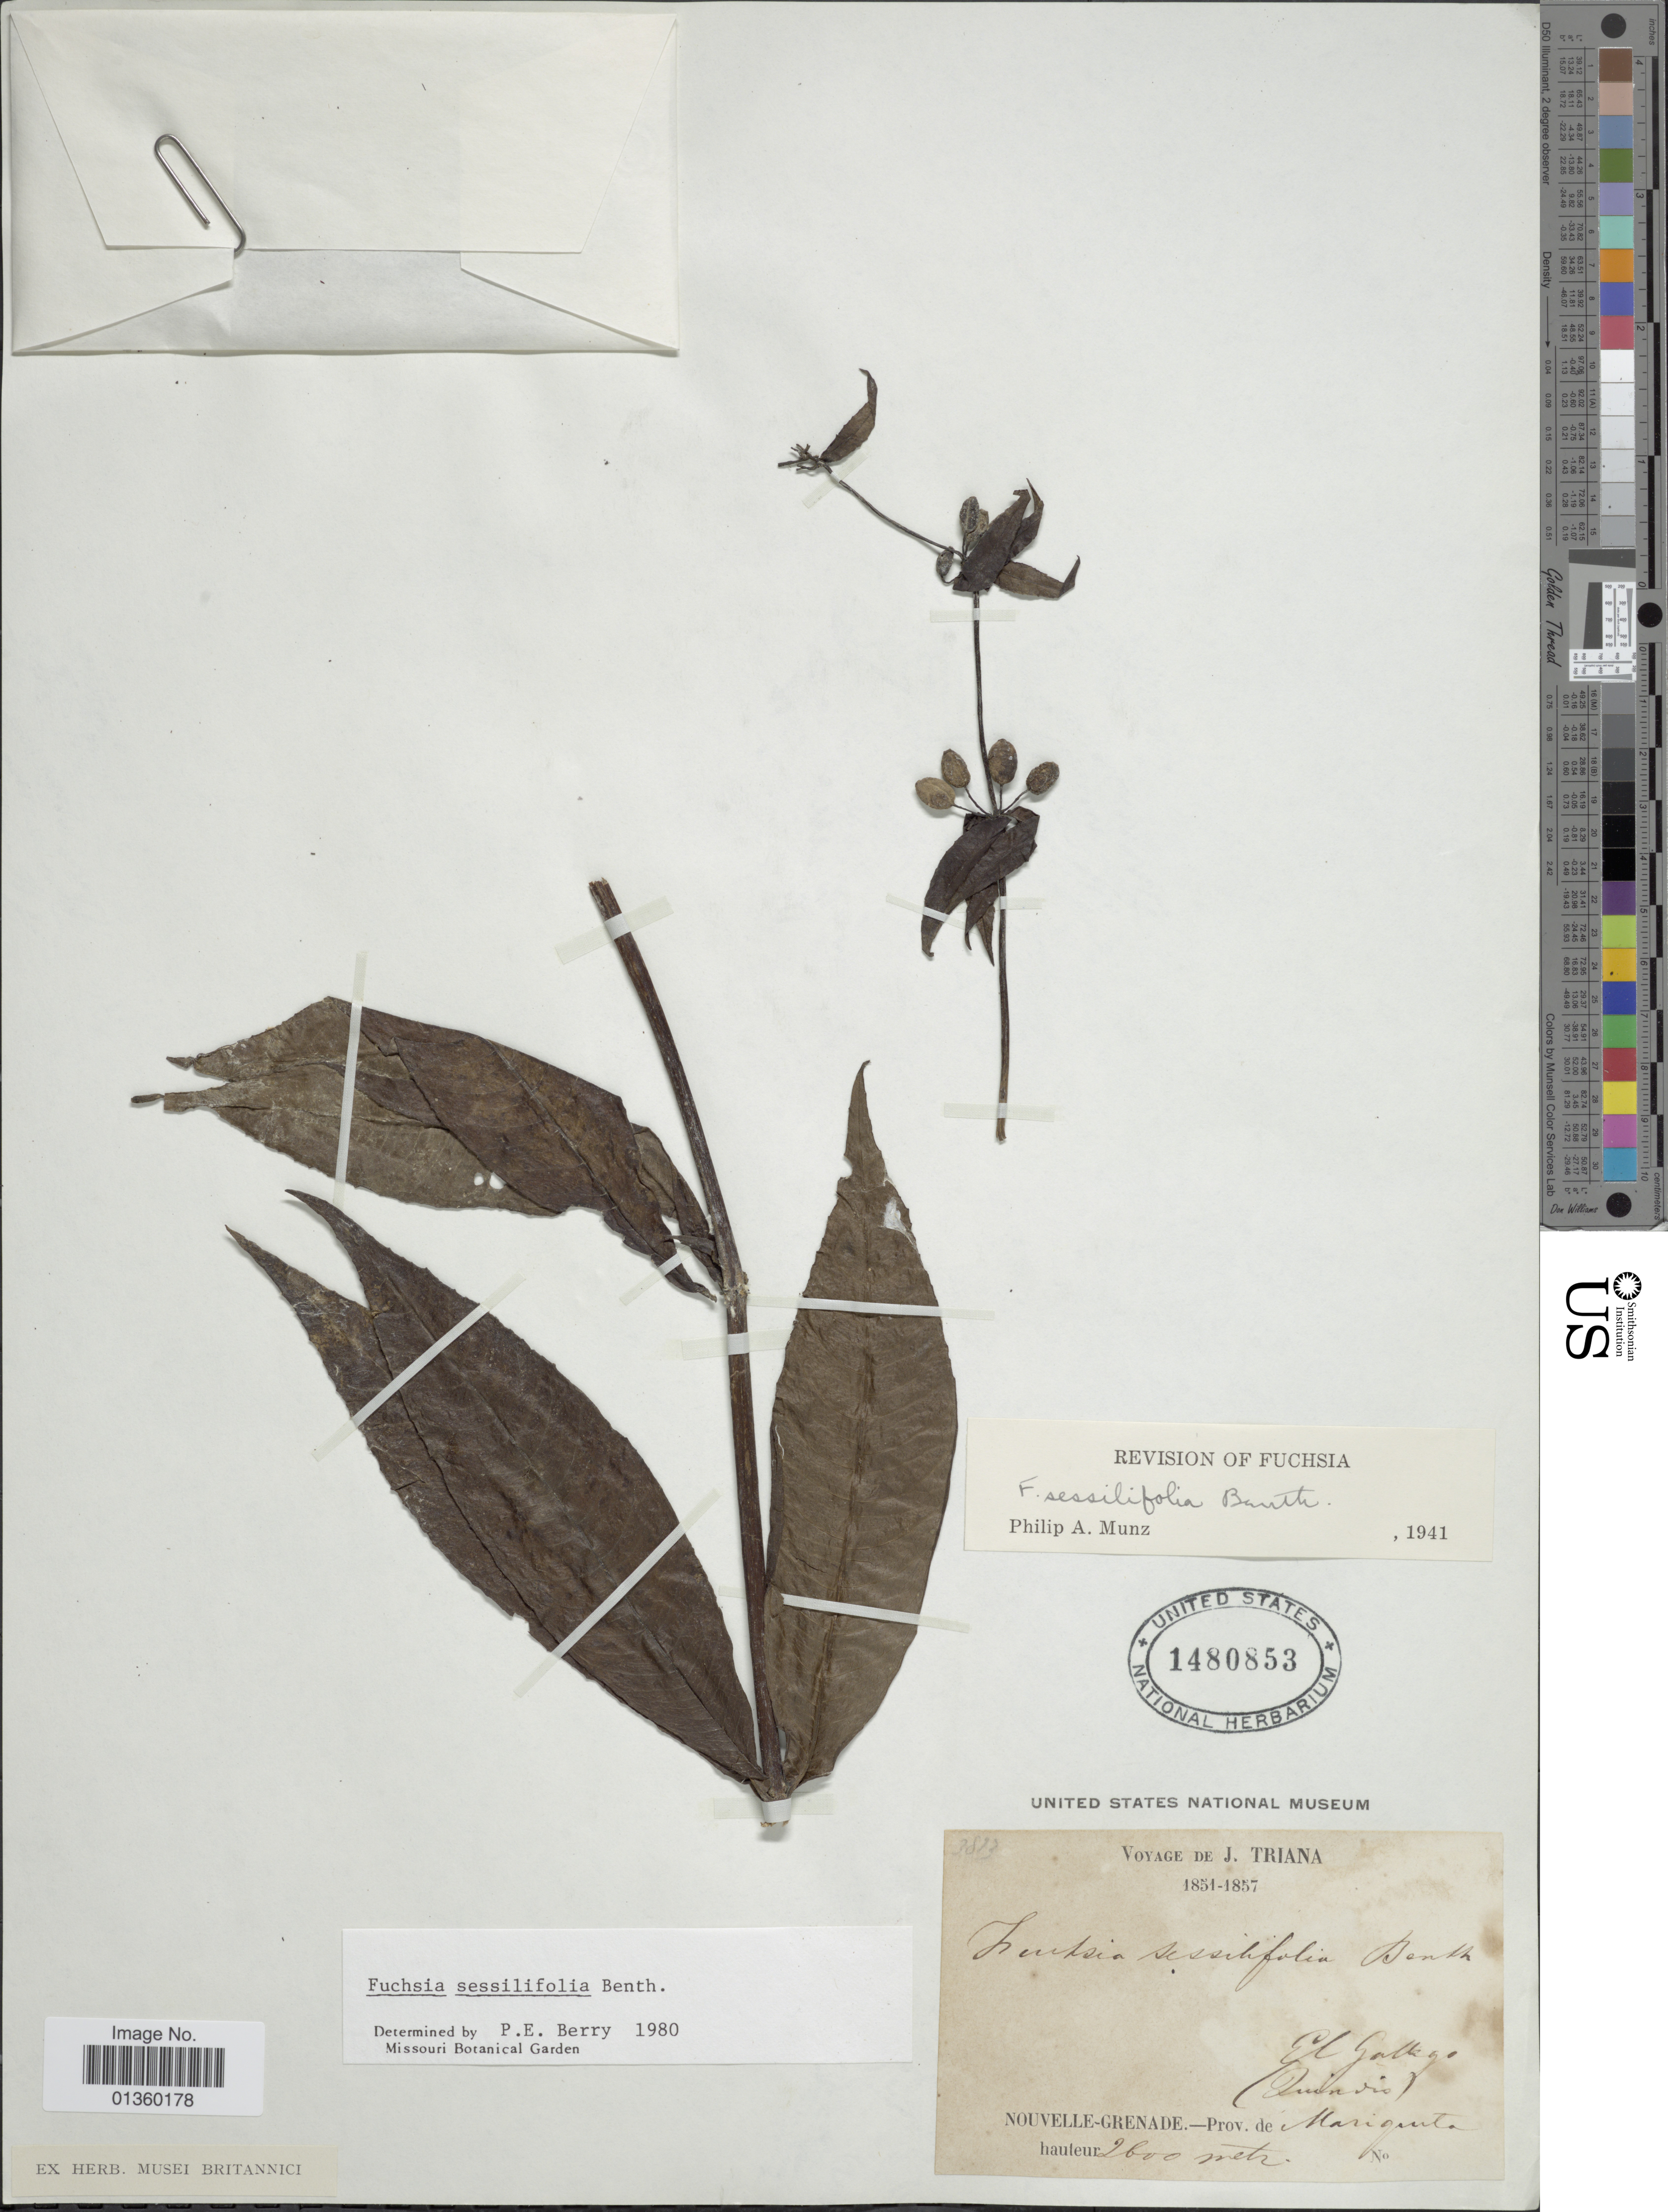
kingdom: Plantae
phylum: Tracheophyta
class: Magnoliopsida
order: Myrtales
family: Onagraceae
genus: Fuchsia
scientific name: Fuchsia sessilifolia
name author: Benth.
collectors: J. Triana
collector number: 3813*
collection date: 1851/1857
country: Colombia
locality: El Gallego Quindio, Nouvelle-Grenade, Prov. de Mariquita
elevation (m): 2600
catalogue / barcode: US 1480853